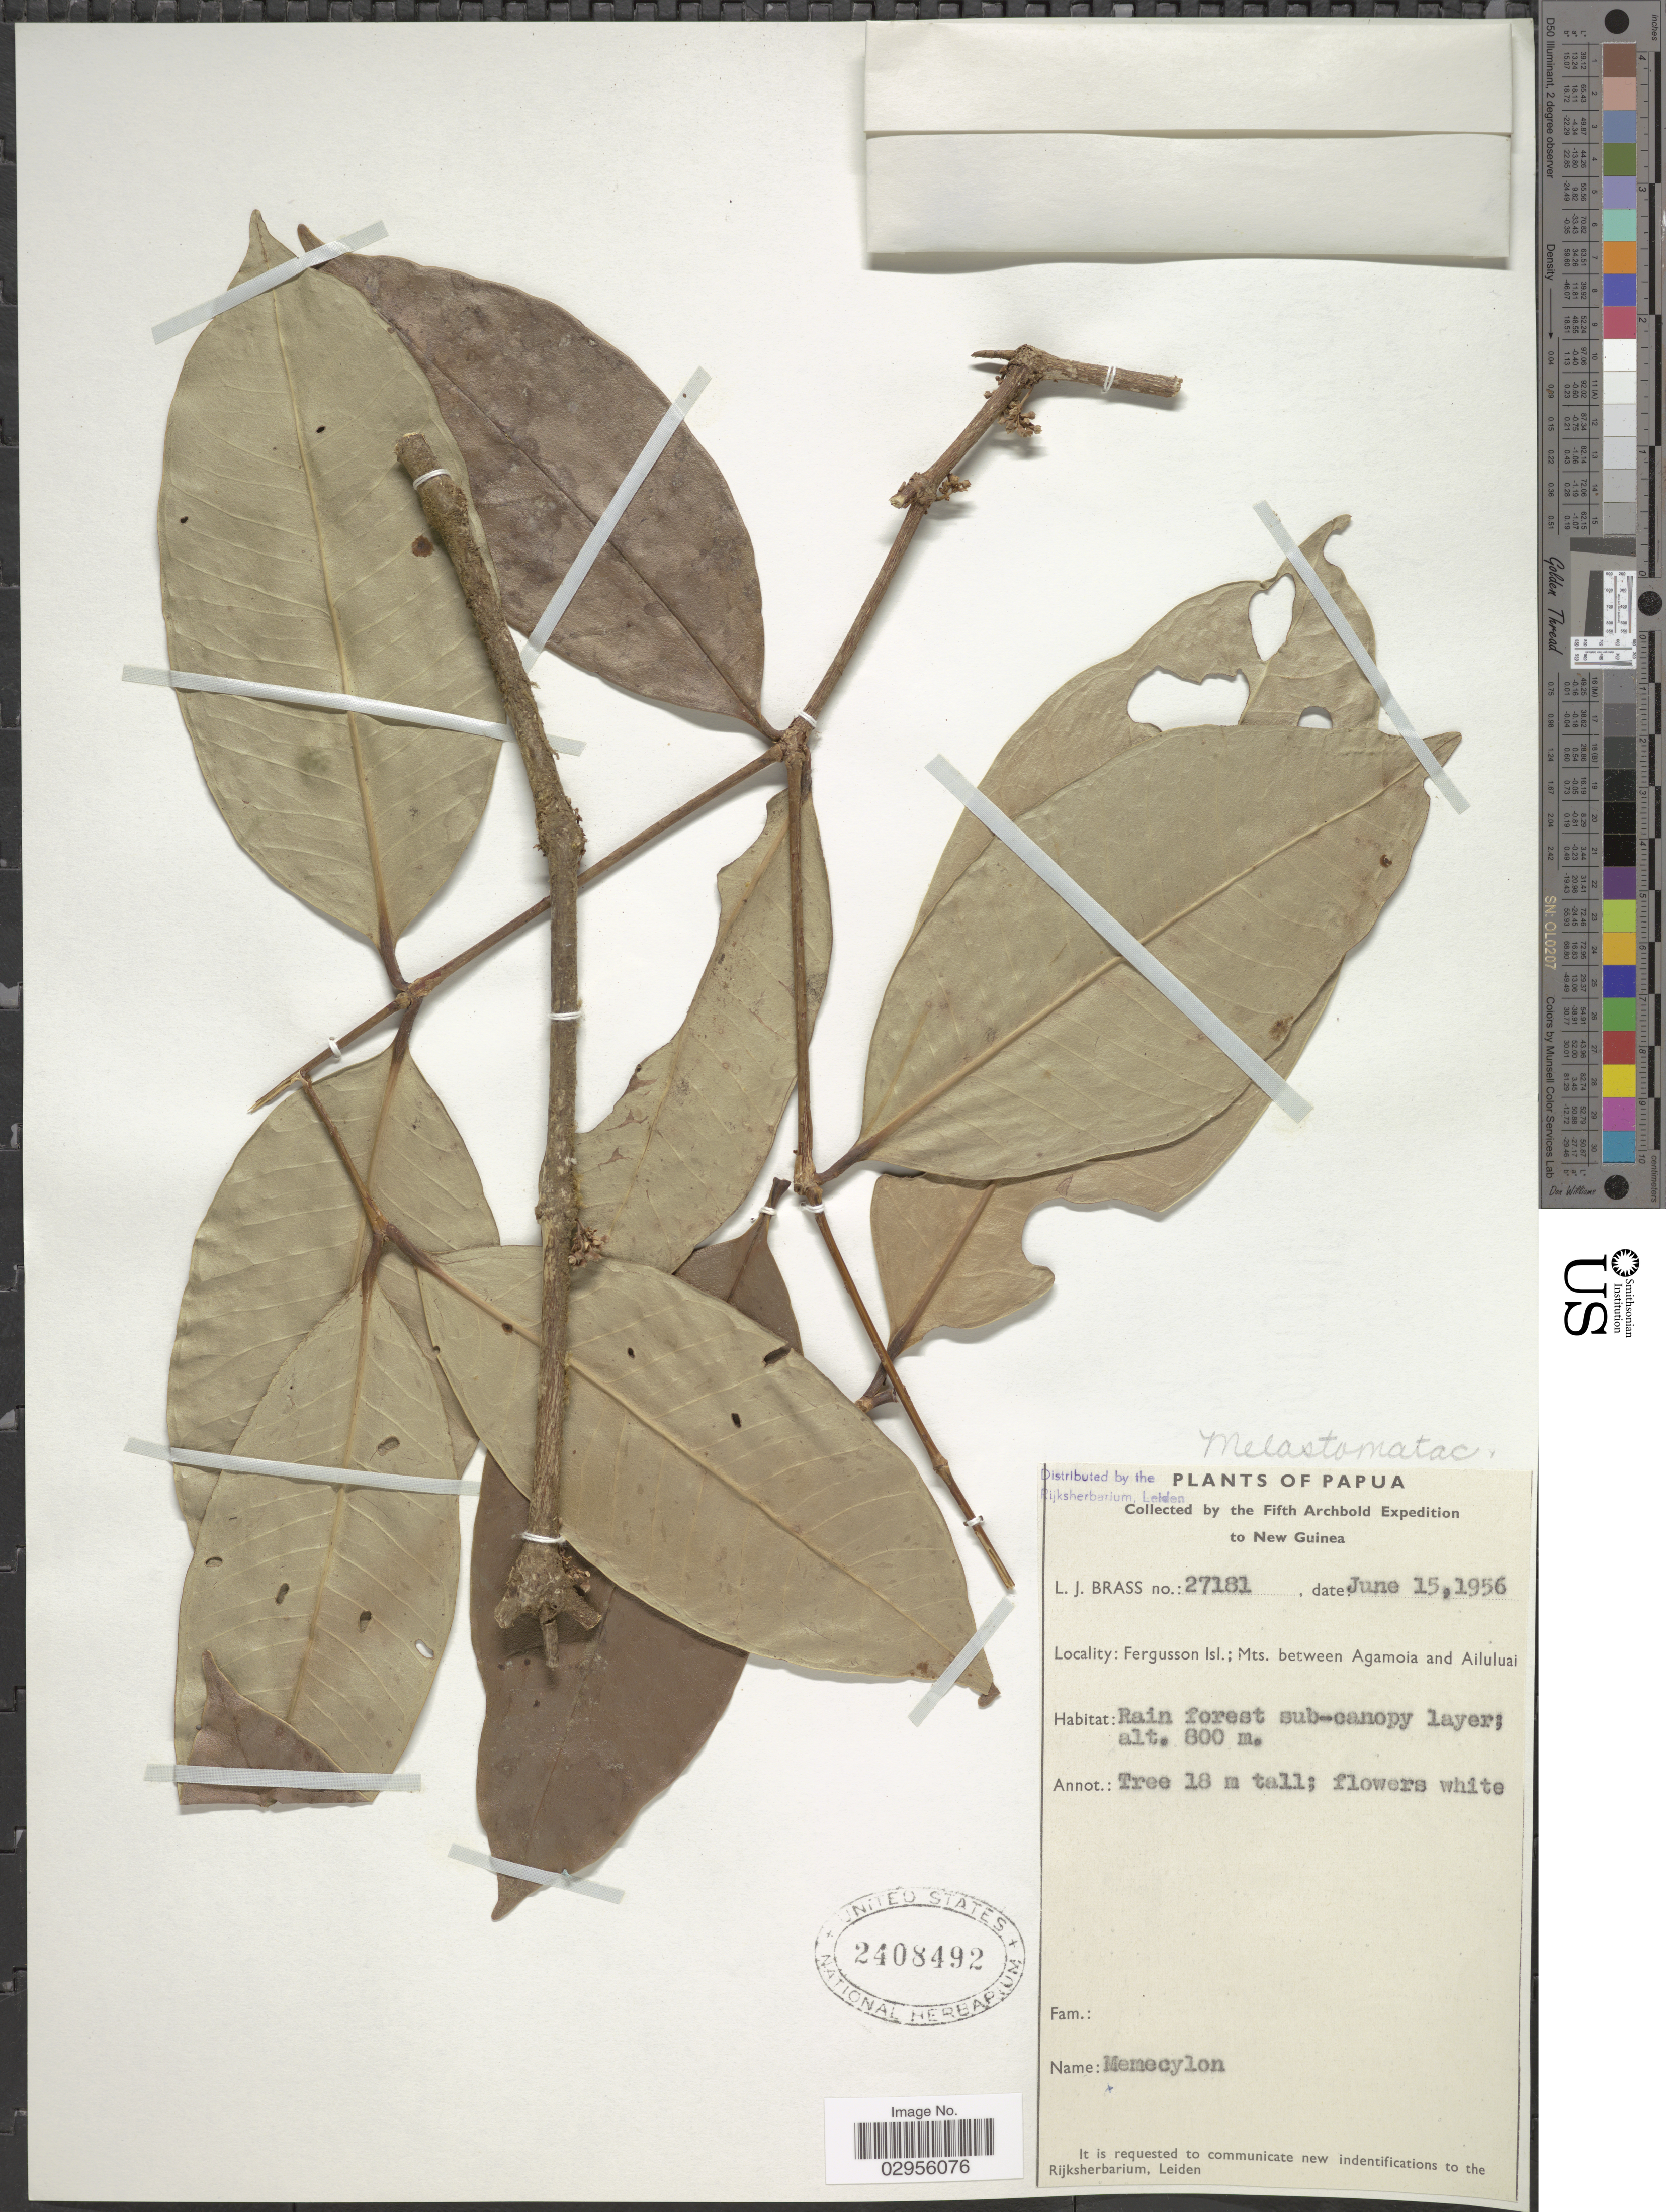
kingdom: Plantae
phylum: Tracheophyta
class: Magnoliopsida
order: Myrtales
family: Melastomataceae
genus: Memecylon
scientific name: Memecylon sp.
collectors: L. J. Brass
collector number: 27181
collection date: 1956-06-15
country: Papua New Guinea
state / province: Milne Bay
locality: Papua. New Guinea. Fergusson Isl.; Mts. between Agamoia and Ailuluai.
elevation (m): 800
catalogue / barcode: US 2408492